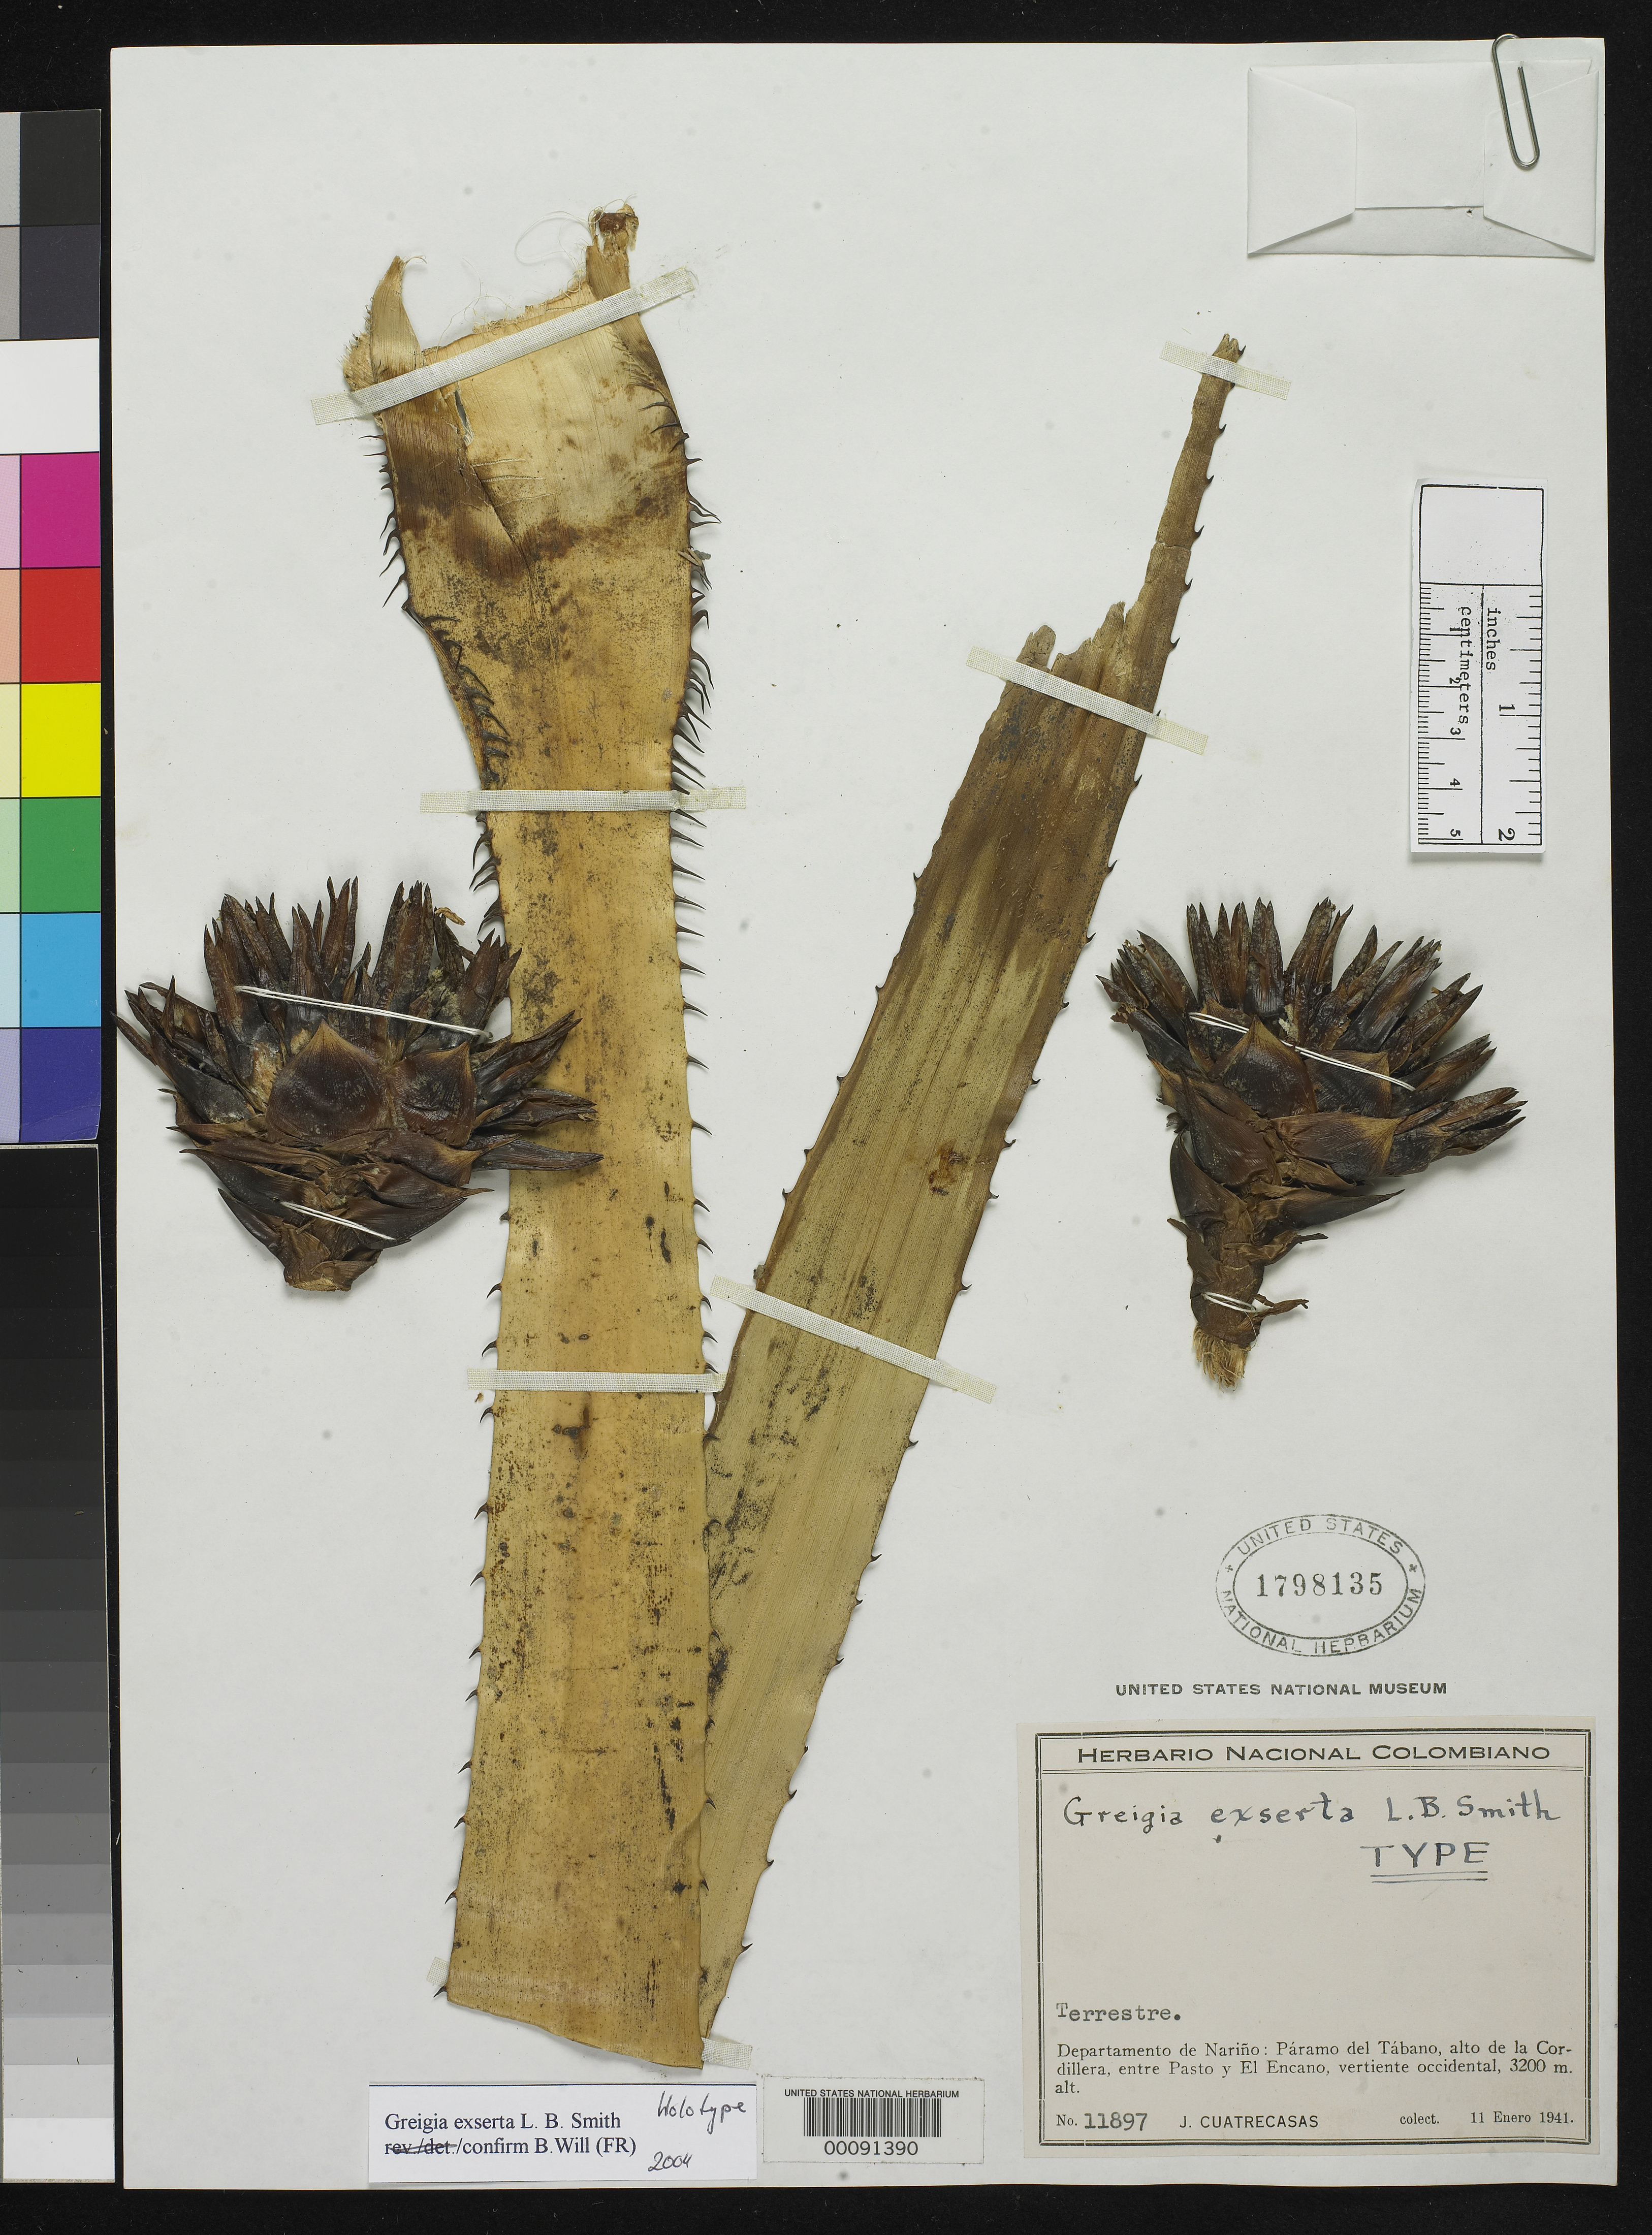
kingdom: Plantae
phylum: Tracheophyta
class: Liliopsida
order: Poales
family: Bromeliaceae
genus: Greigia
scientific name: Greigia exserta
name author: L.B. Sm.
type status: Holotype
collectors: J. Cuatrecasas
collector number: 11897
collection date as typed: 11 Jan 1941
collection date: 1941-01-11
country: Colombia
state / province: Nariño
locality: Paramo del Tabano, Alto de La Cordillera entre Pasto y El Encaño, Vertiente Occidental.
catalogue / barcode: US 1798135